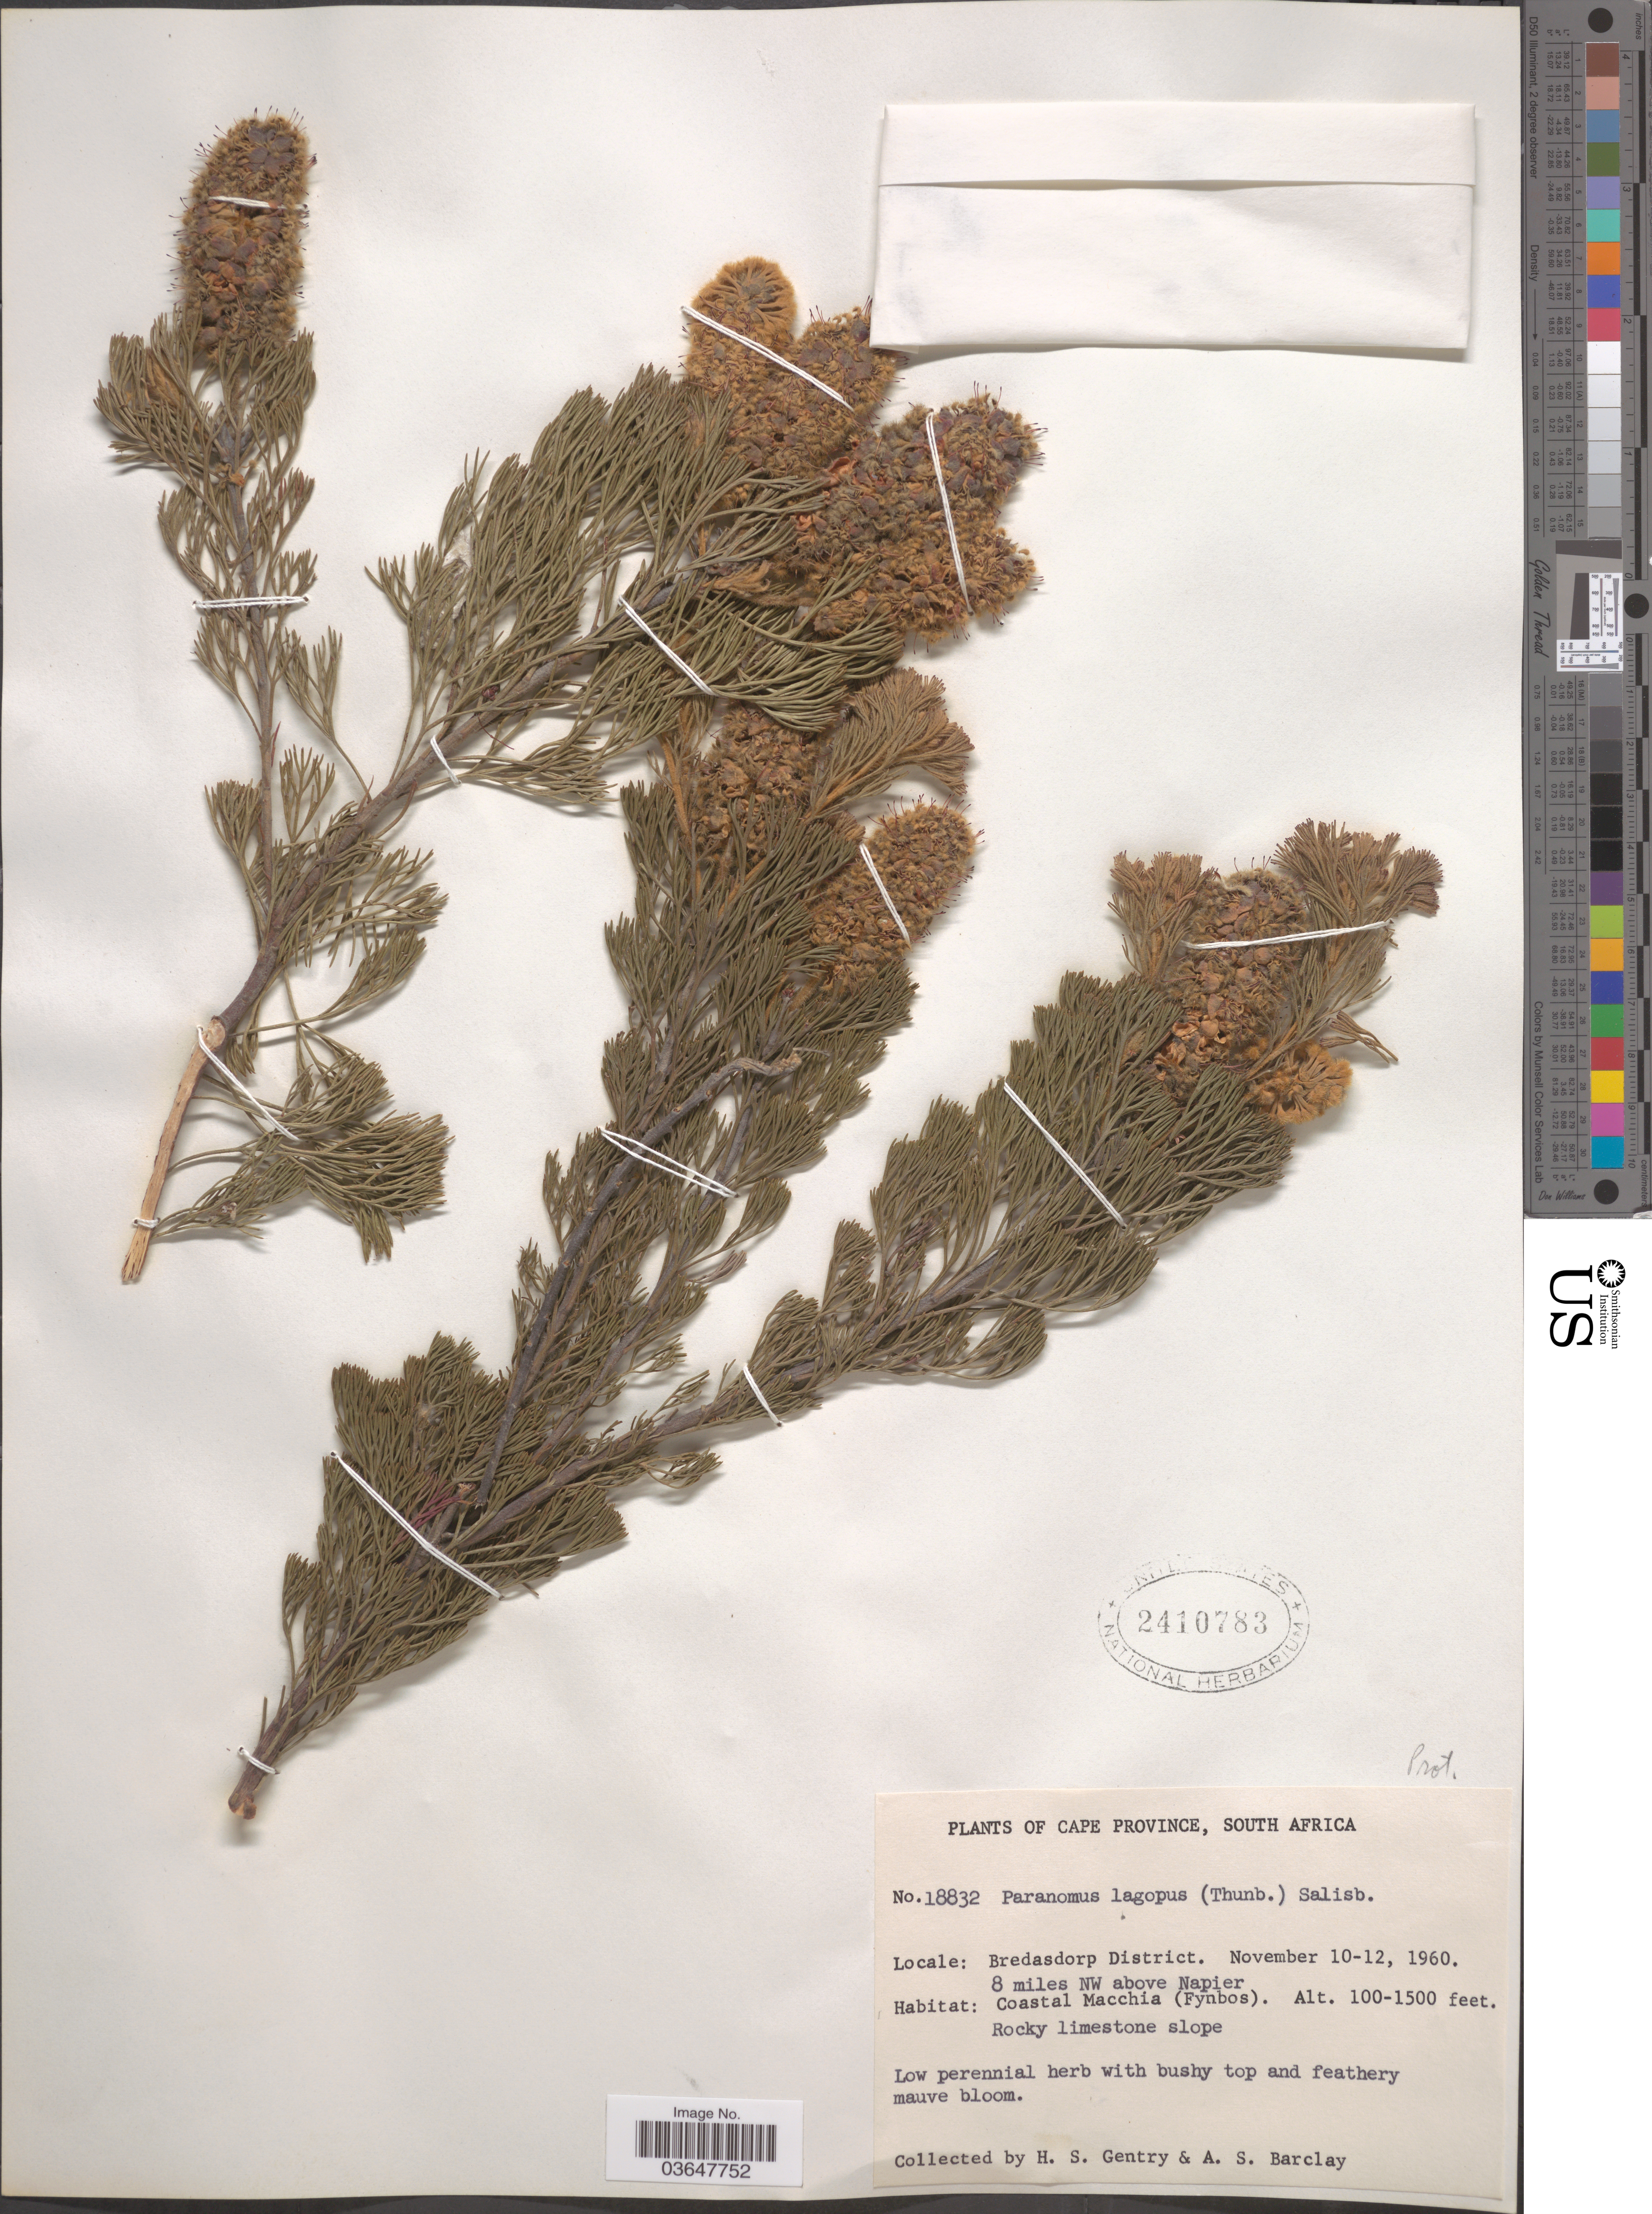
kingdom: Plantae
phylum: Tracheophyta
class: Magnoliopsida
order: Proteales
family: Proteaceae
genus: Paranomus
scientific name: Paranomus lagopus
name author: (R. Br.) Kuntze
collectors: H. S. Gentry & A. S. Barclay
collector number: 18832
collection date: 1960-11-10/1960-11-12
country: South Africa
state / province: Western Cape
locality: Bredasdorp District, 8 miles NW above Napier.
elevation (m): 30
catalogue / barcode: US 2410783